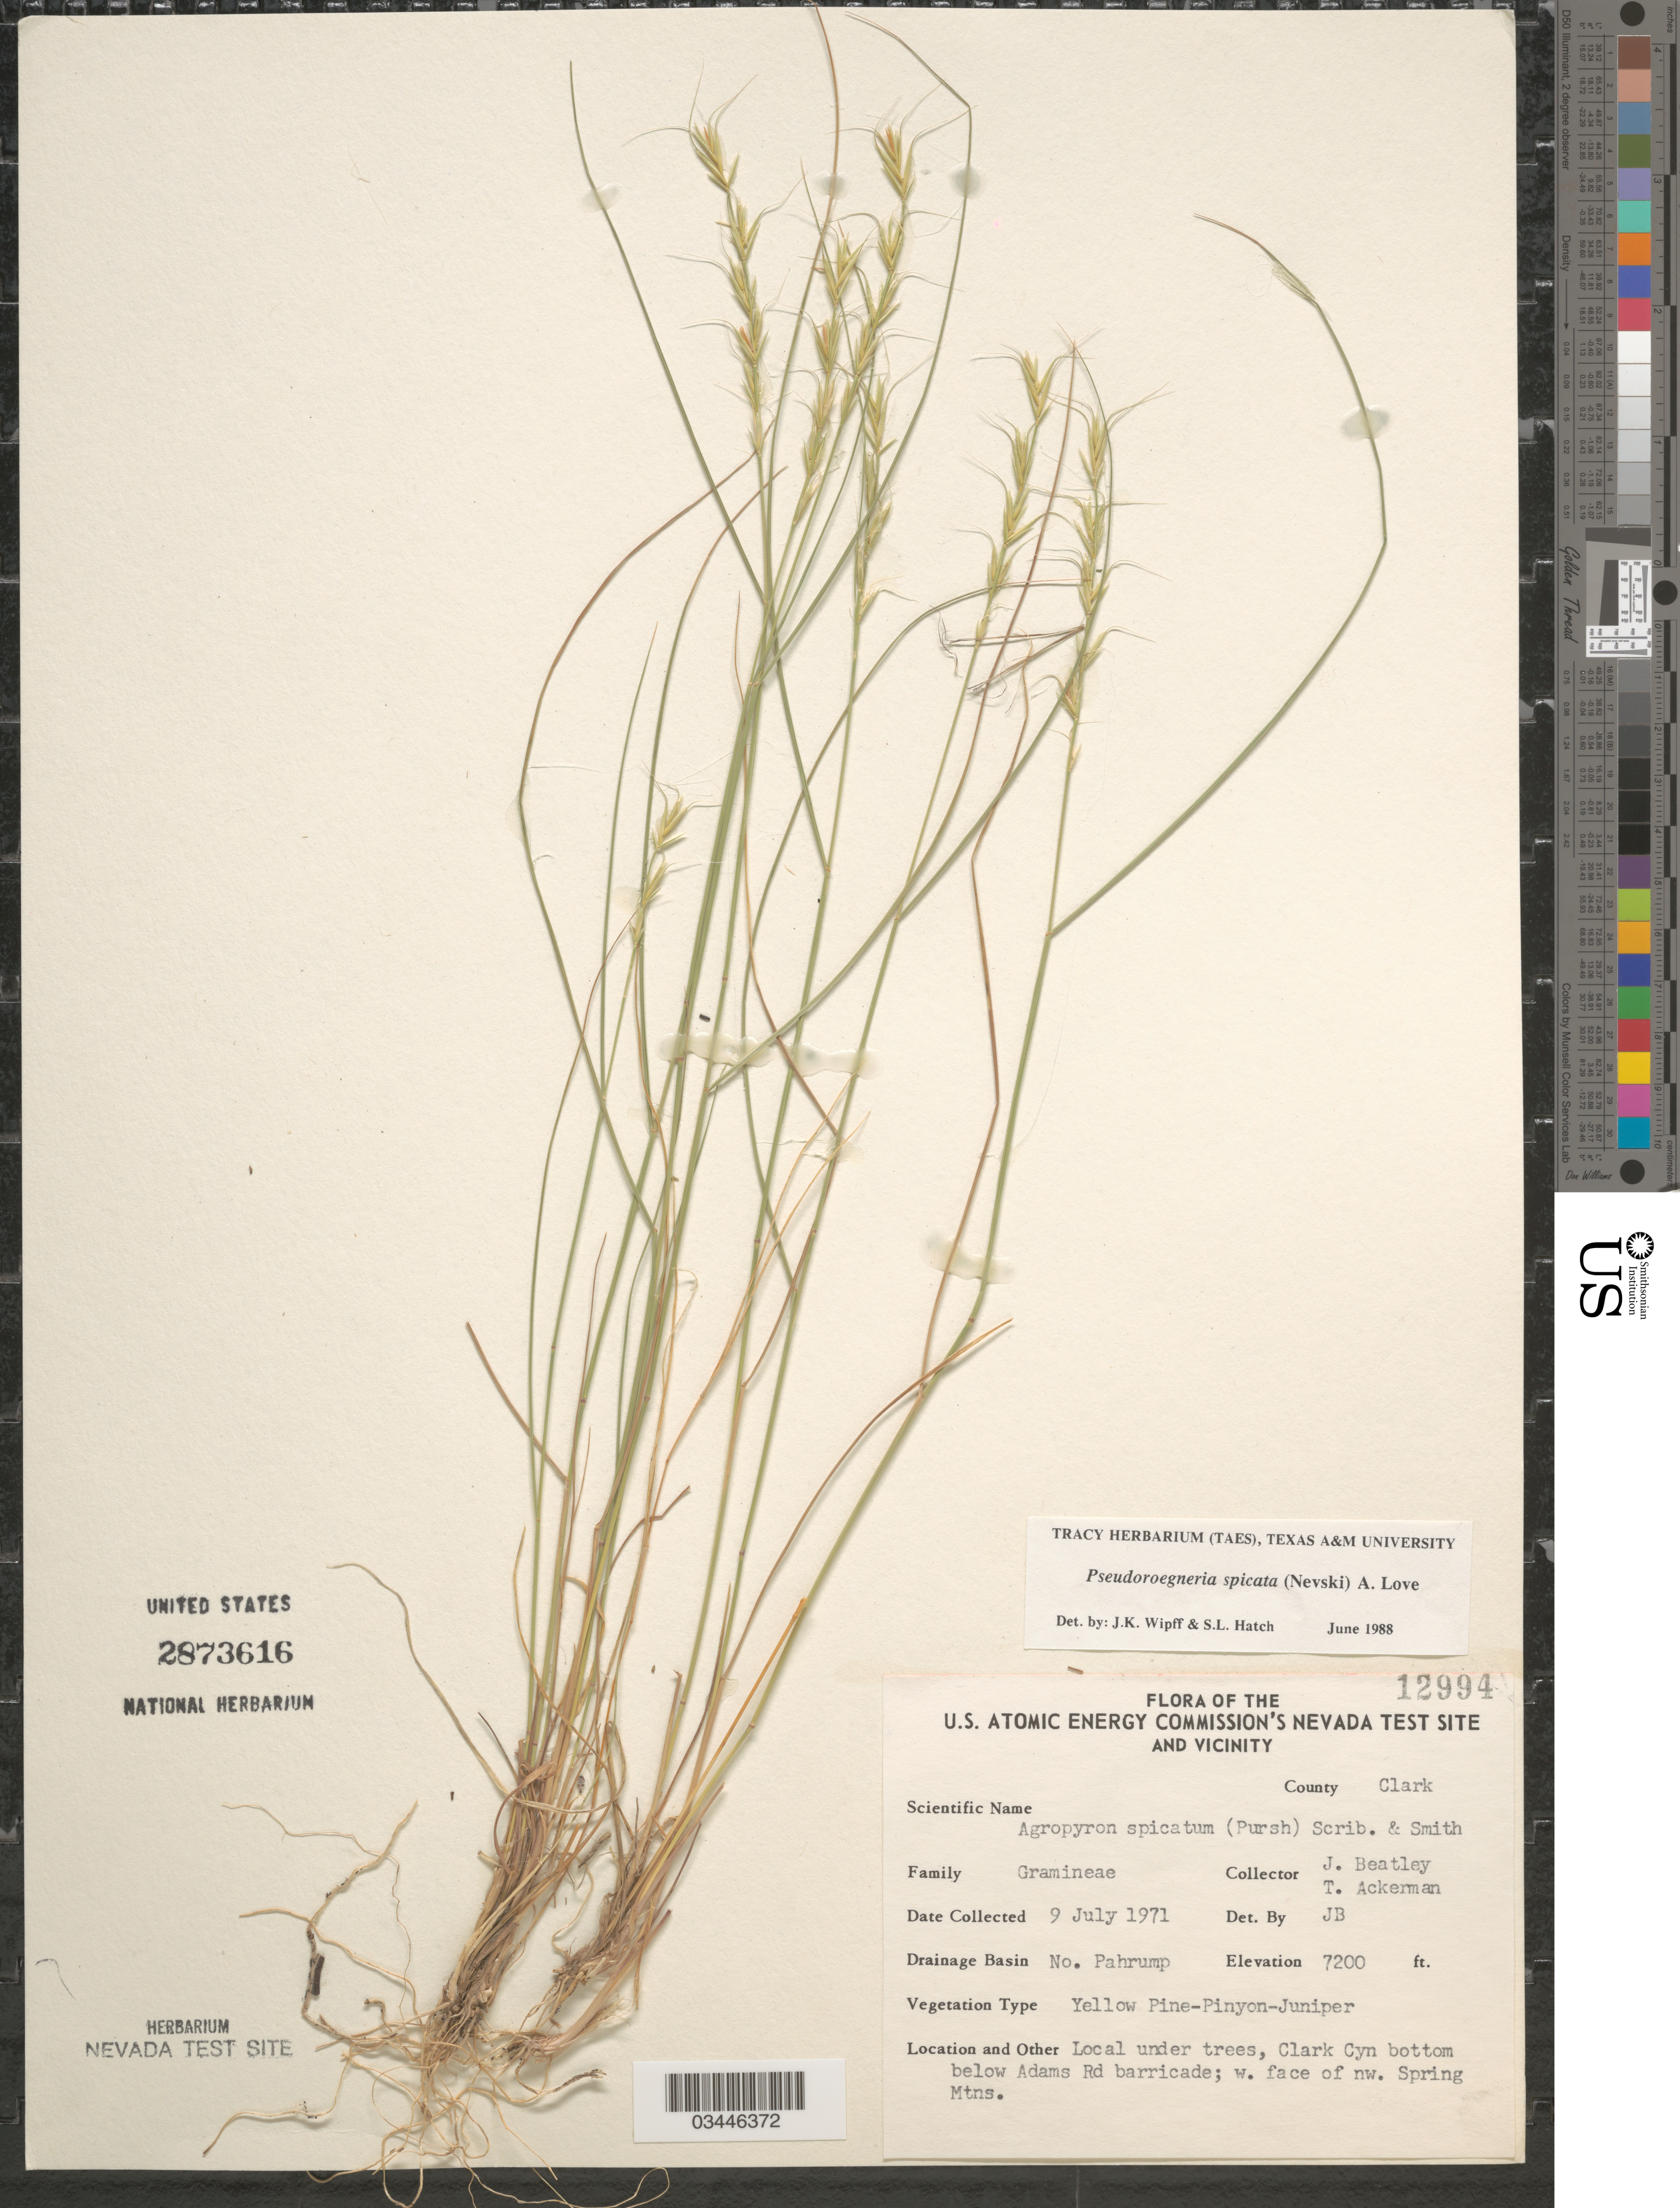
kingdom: Plantae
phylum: Tracheophyta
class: Liliopsida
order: Poales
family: Poaceae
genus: Pseudoroegneria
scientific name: Pseudoroegneria spicata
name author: (Pursh) Á. Löve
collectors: J. Beatley & T. Ackerman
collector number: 12994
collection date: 1971-07-09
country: United States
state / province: Nevada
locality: U. S. Atomic Energy Commission's Nevada Test Site and Vicinity. County Clark. Drainage Basin No. Pahrump. Local under trees, Clark Cyn bottom below Adams Rd barricade; w. face of nw. Spring Mtns.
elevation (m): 2195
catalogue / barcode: US 2873616